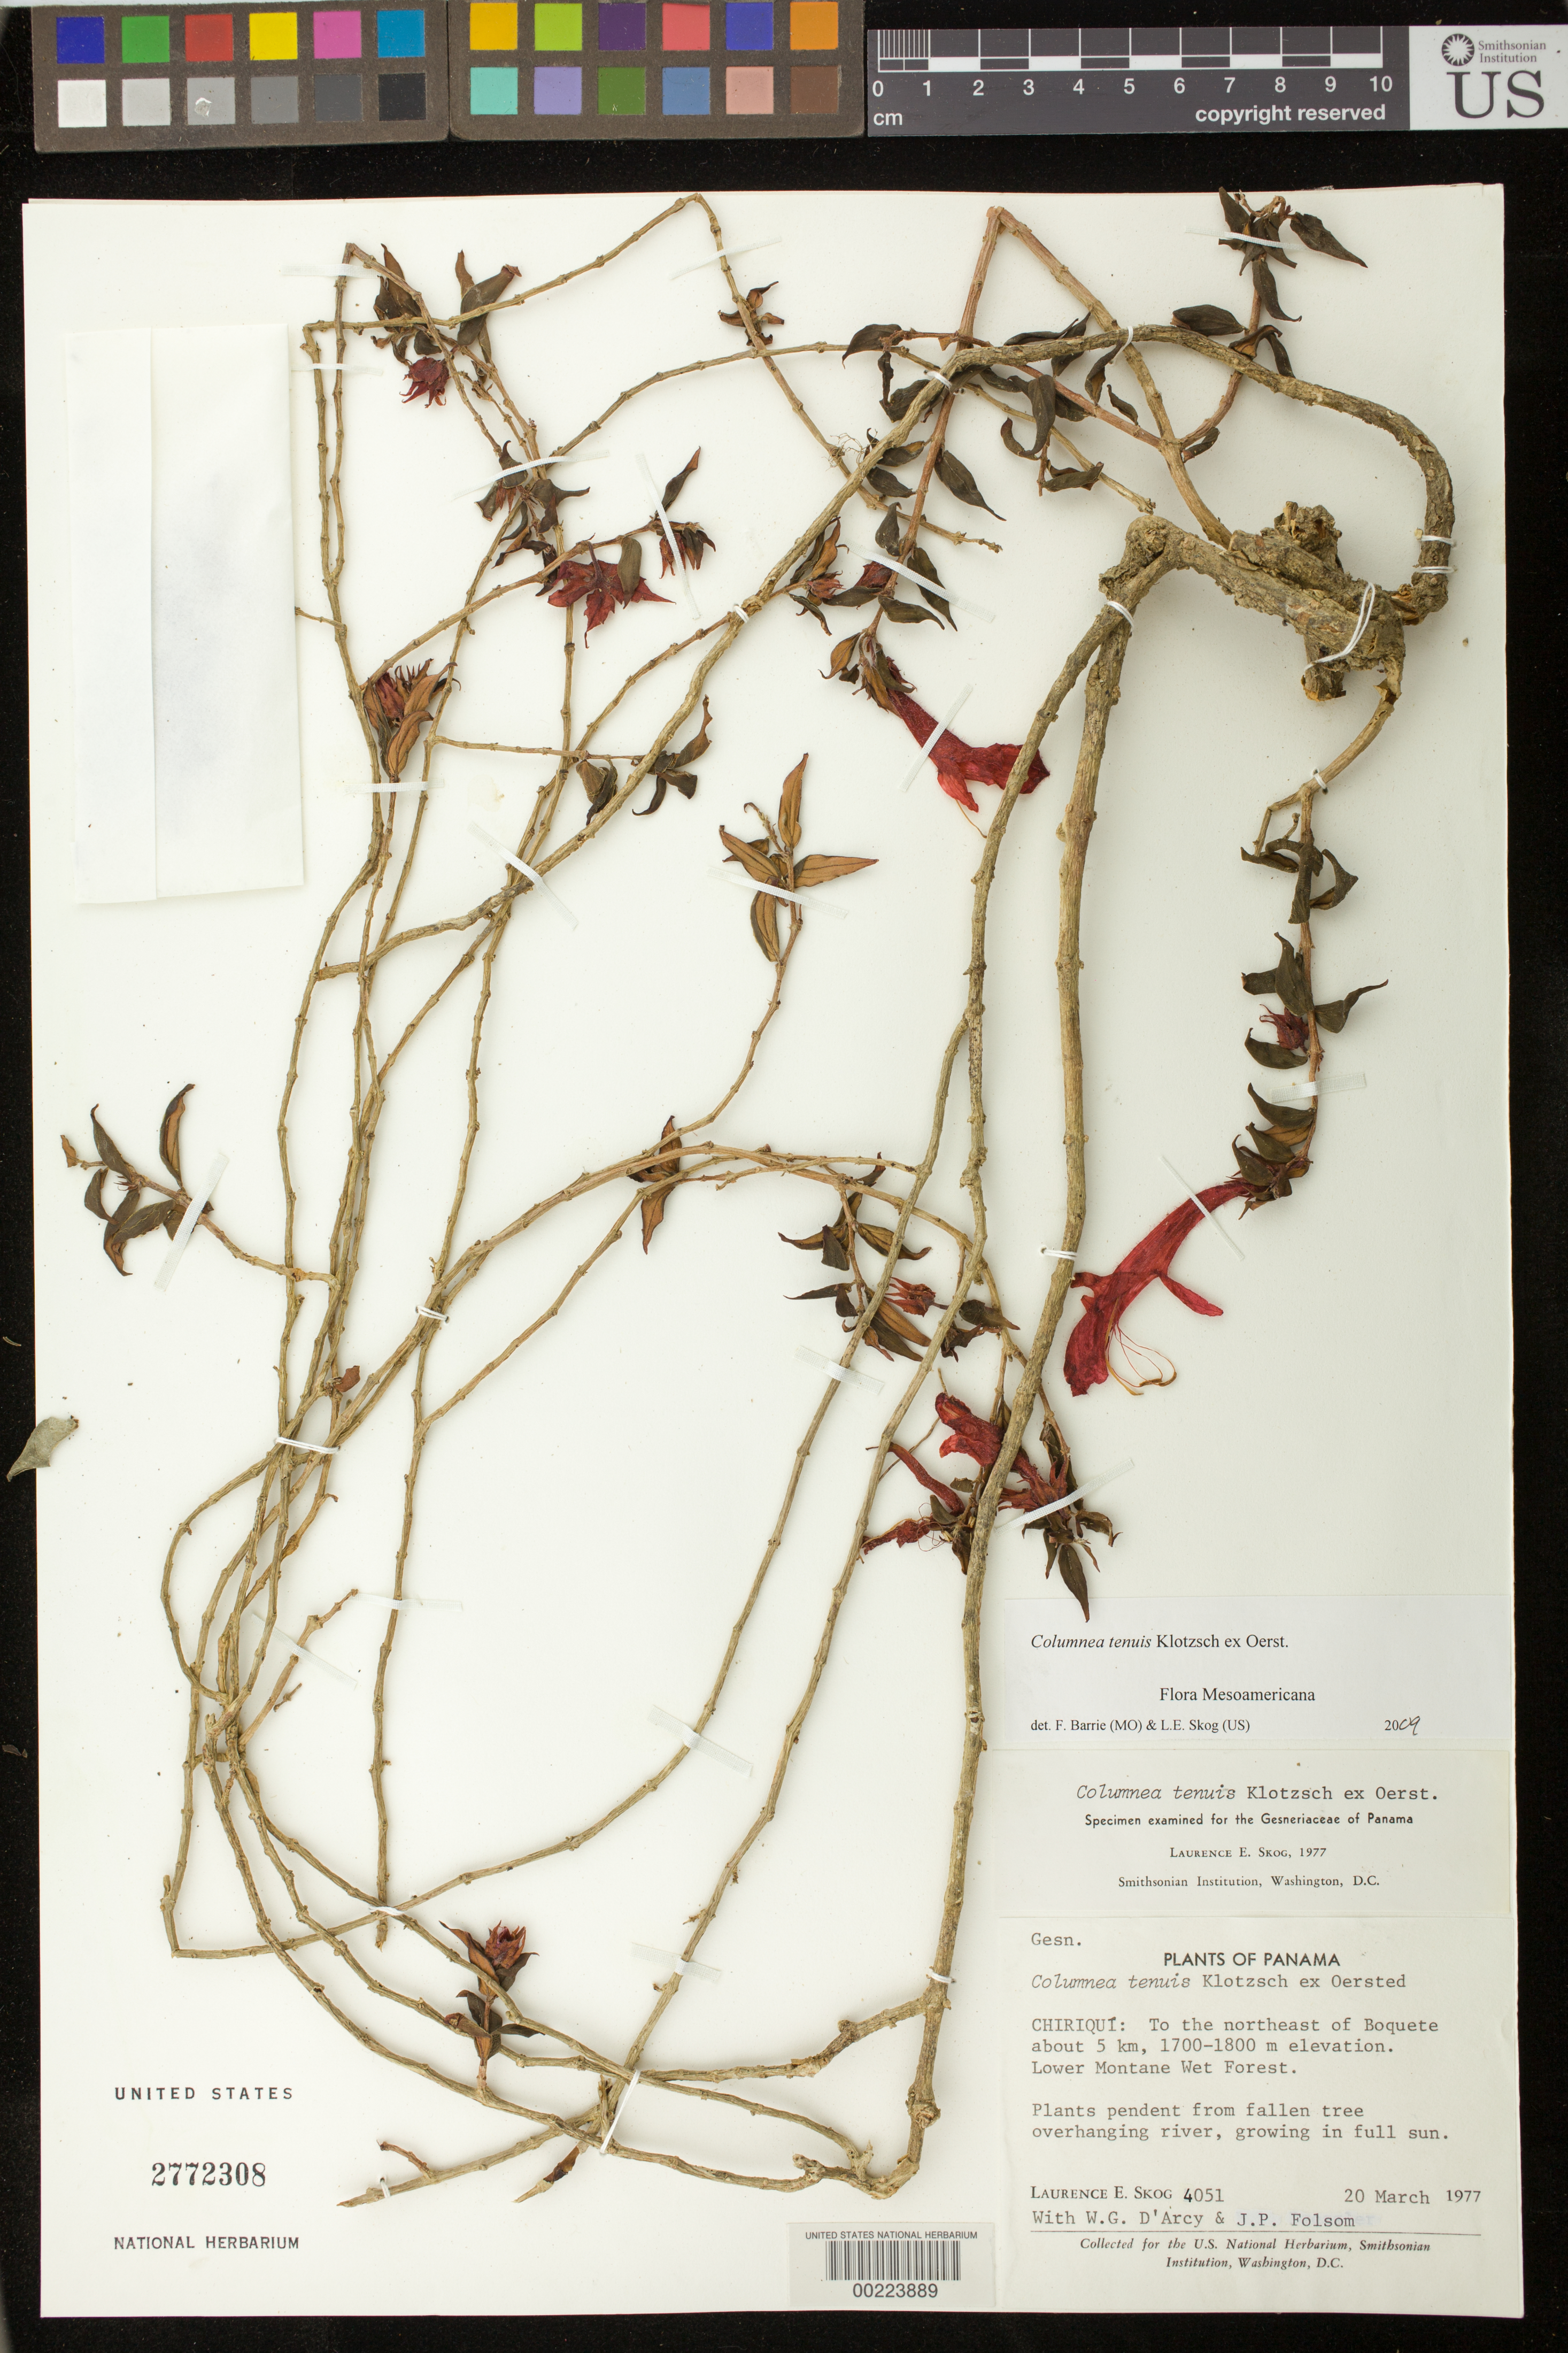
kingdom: Plantae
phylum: Tracheophyta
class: Magnoliopsida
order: Lamiales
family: Gesneriaceae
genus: Columnea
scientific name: Columnea tenuis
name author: Klotzsch ex Oerst.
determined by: Skog, Laurence E.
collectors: L. E. Skog, W. G. D'Arcy & J. P. Folsom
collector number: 4051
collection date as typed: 20 Mar 1977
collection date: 1977-03-20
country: Panama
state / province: Chiriquí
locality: To the NE of Boquete about 5 km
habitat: Lower montane wet forest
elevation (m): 1700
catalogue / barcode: US 2772308